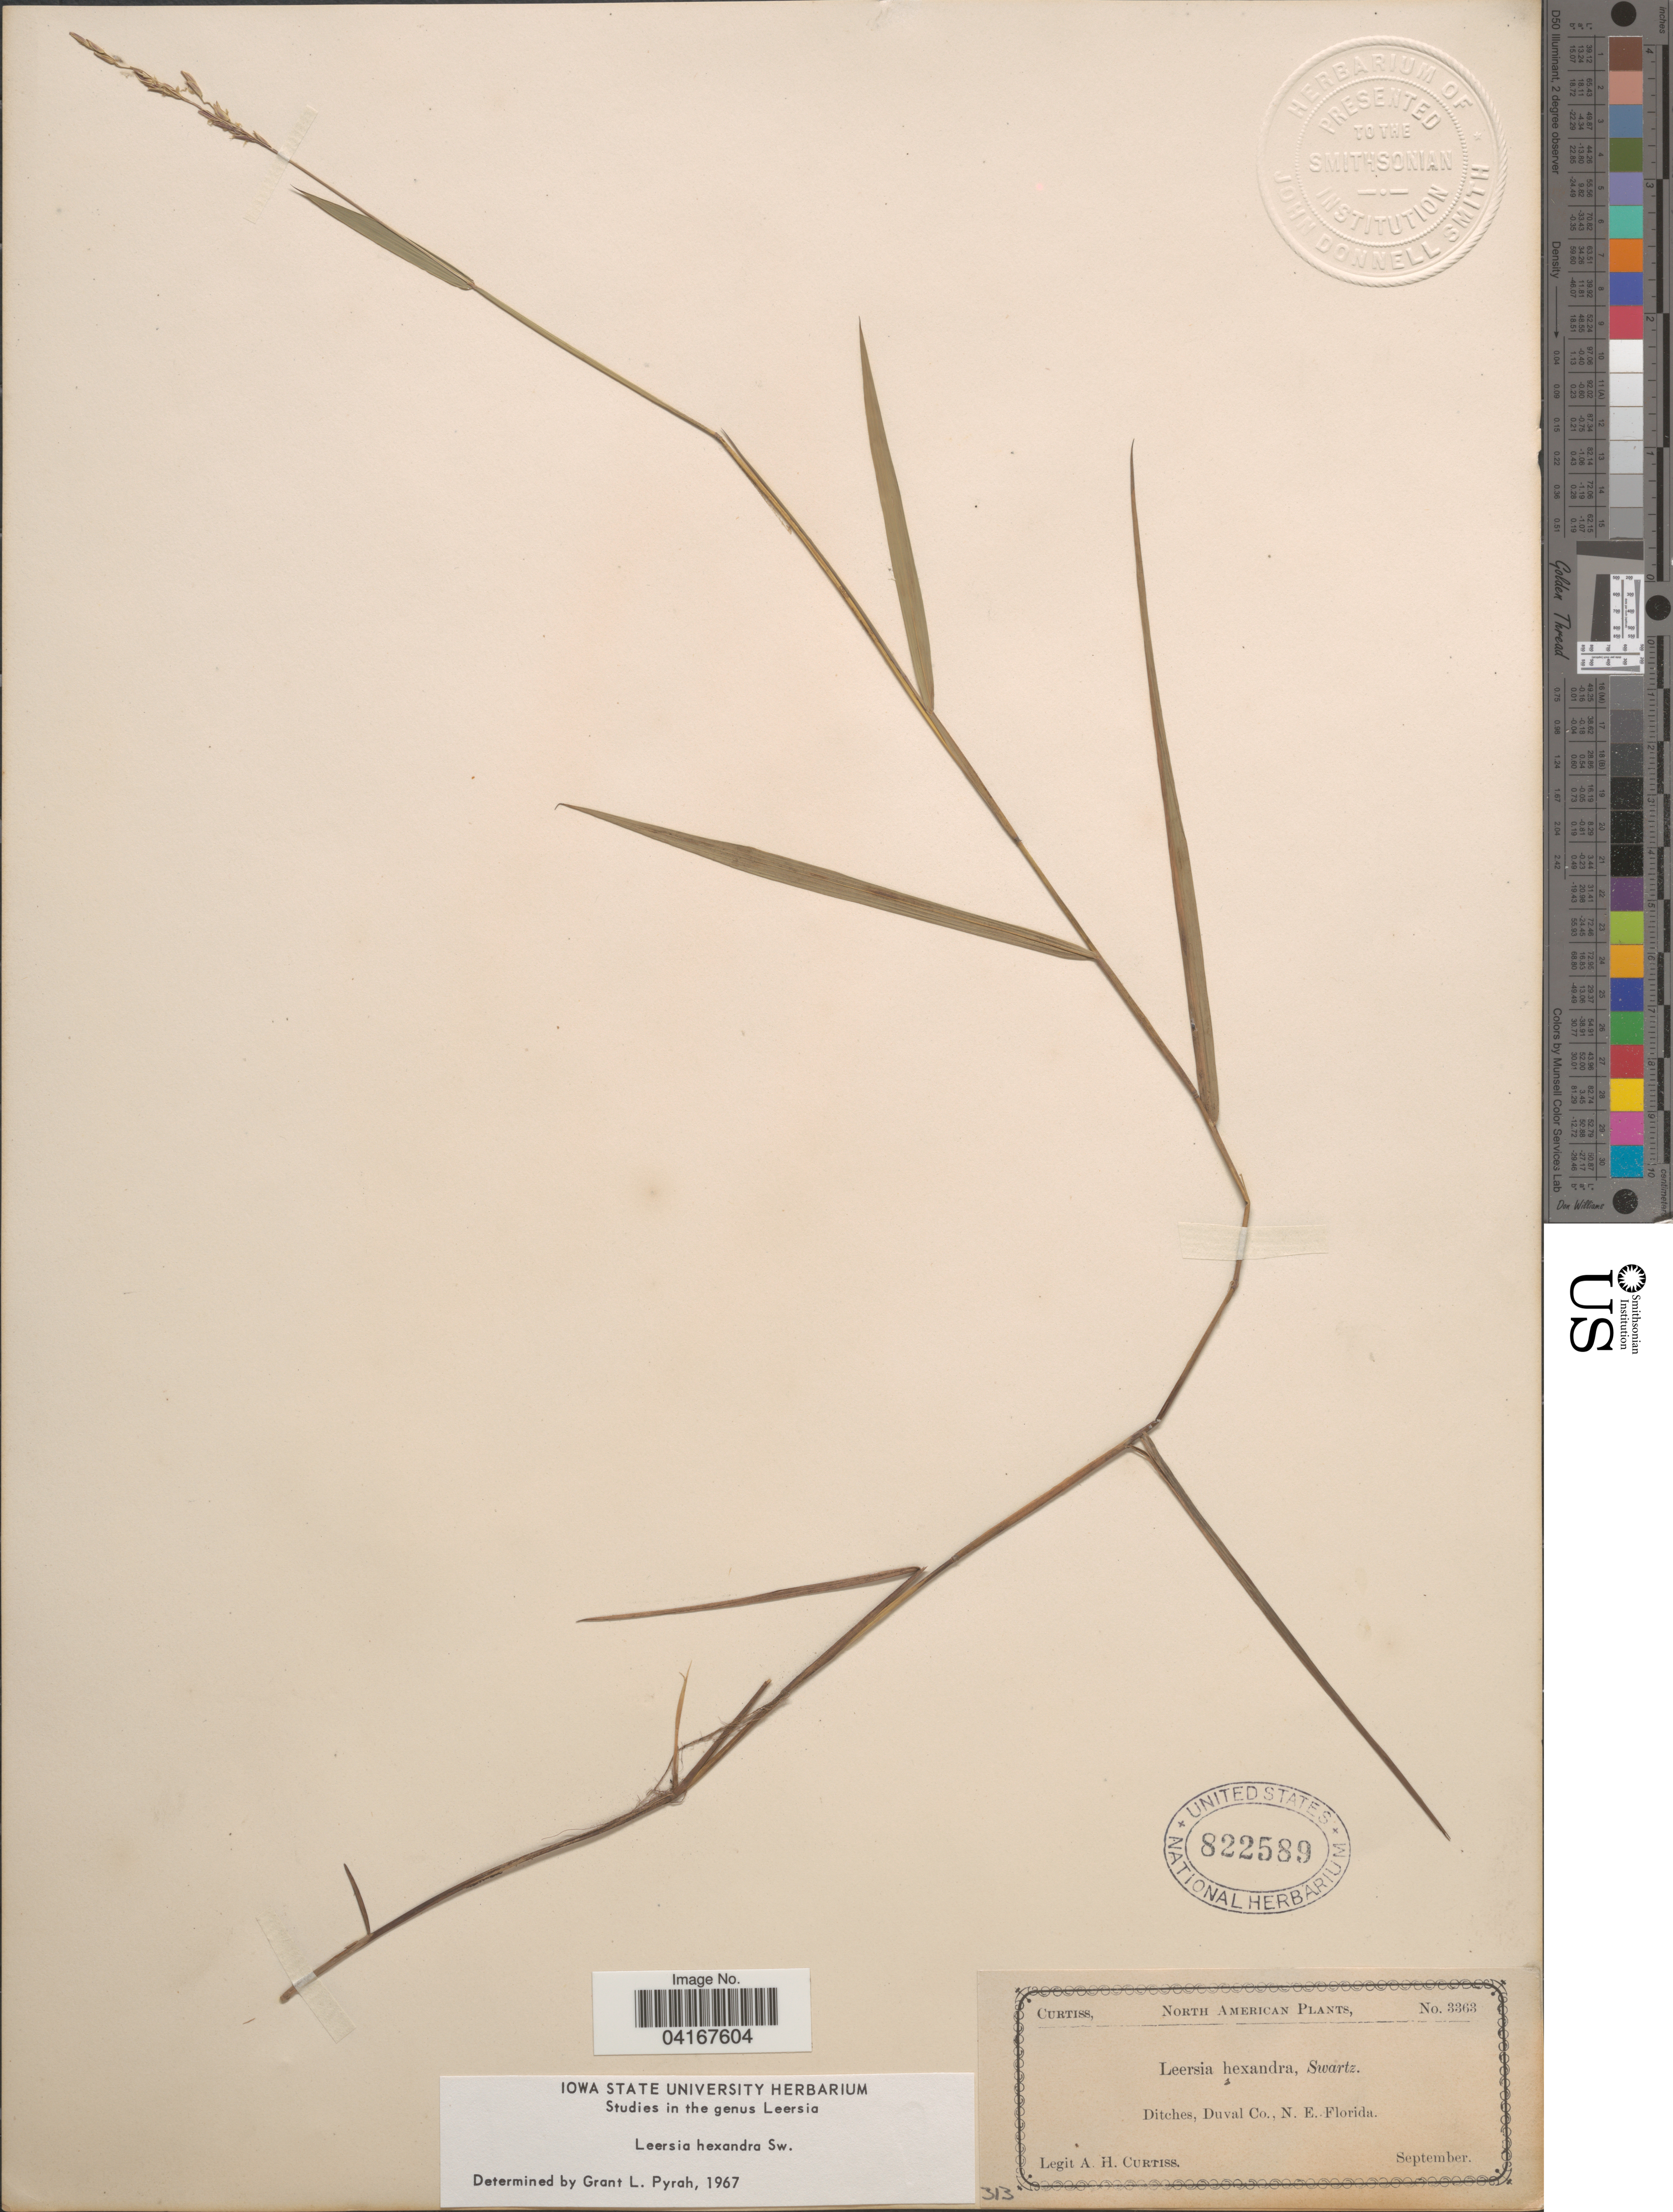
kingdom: Plantae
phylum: Tracheophyta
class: Liliopsida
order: Poales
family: Poaceae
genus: Leersia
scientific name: Leersia hexandra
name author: Sw.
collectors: A. H. Curtiss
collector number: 3363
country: United States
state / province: Florida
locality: Ditches, Duval Co., N.E. Florida.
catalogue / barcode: US 822589